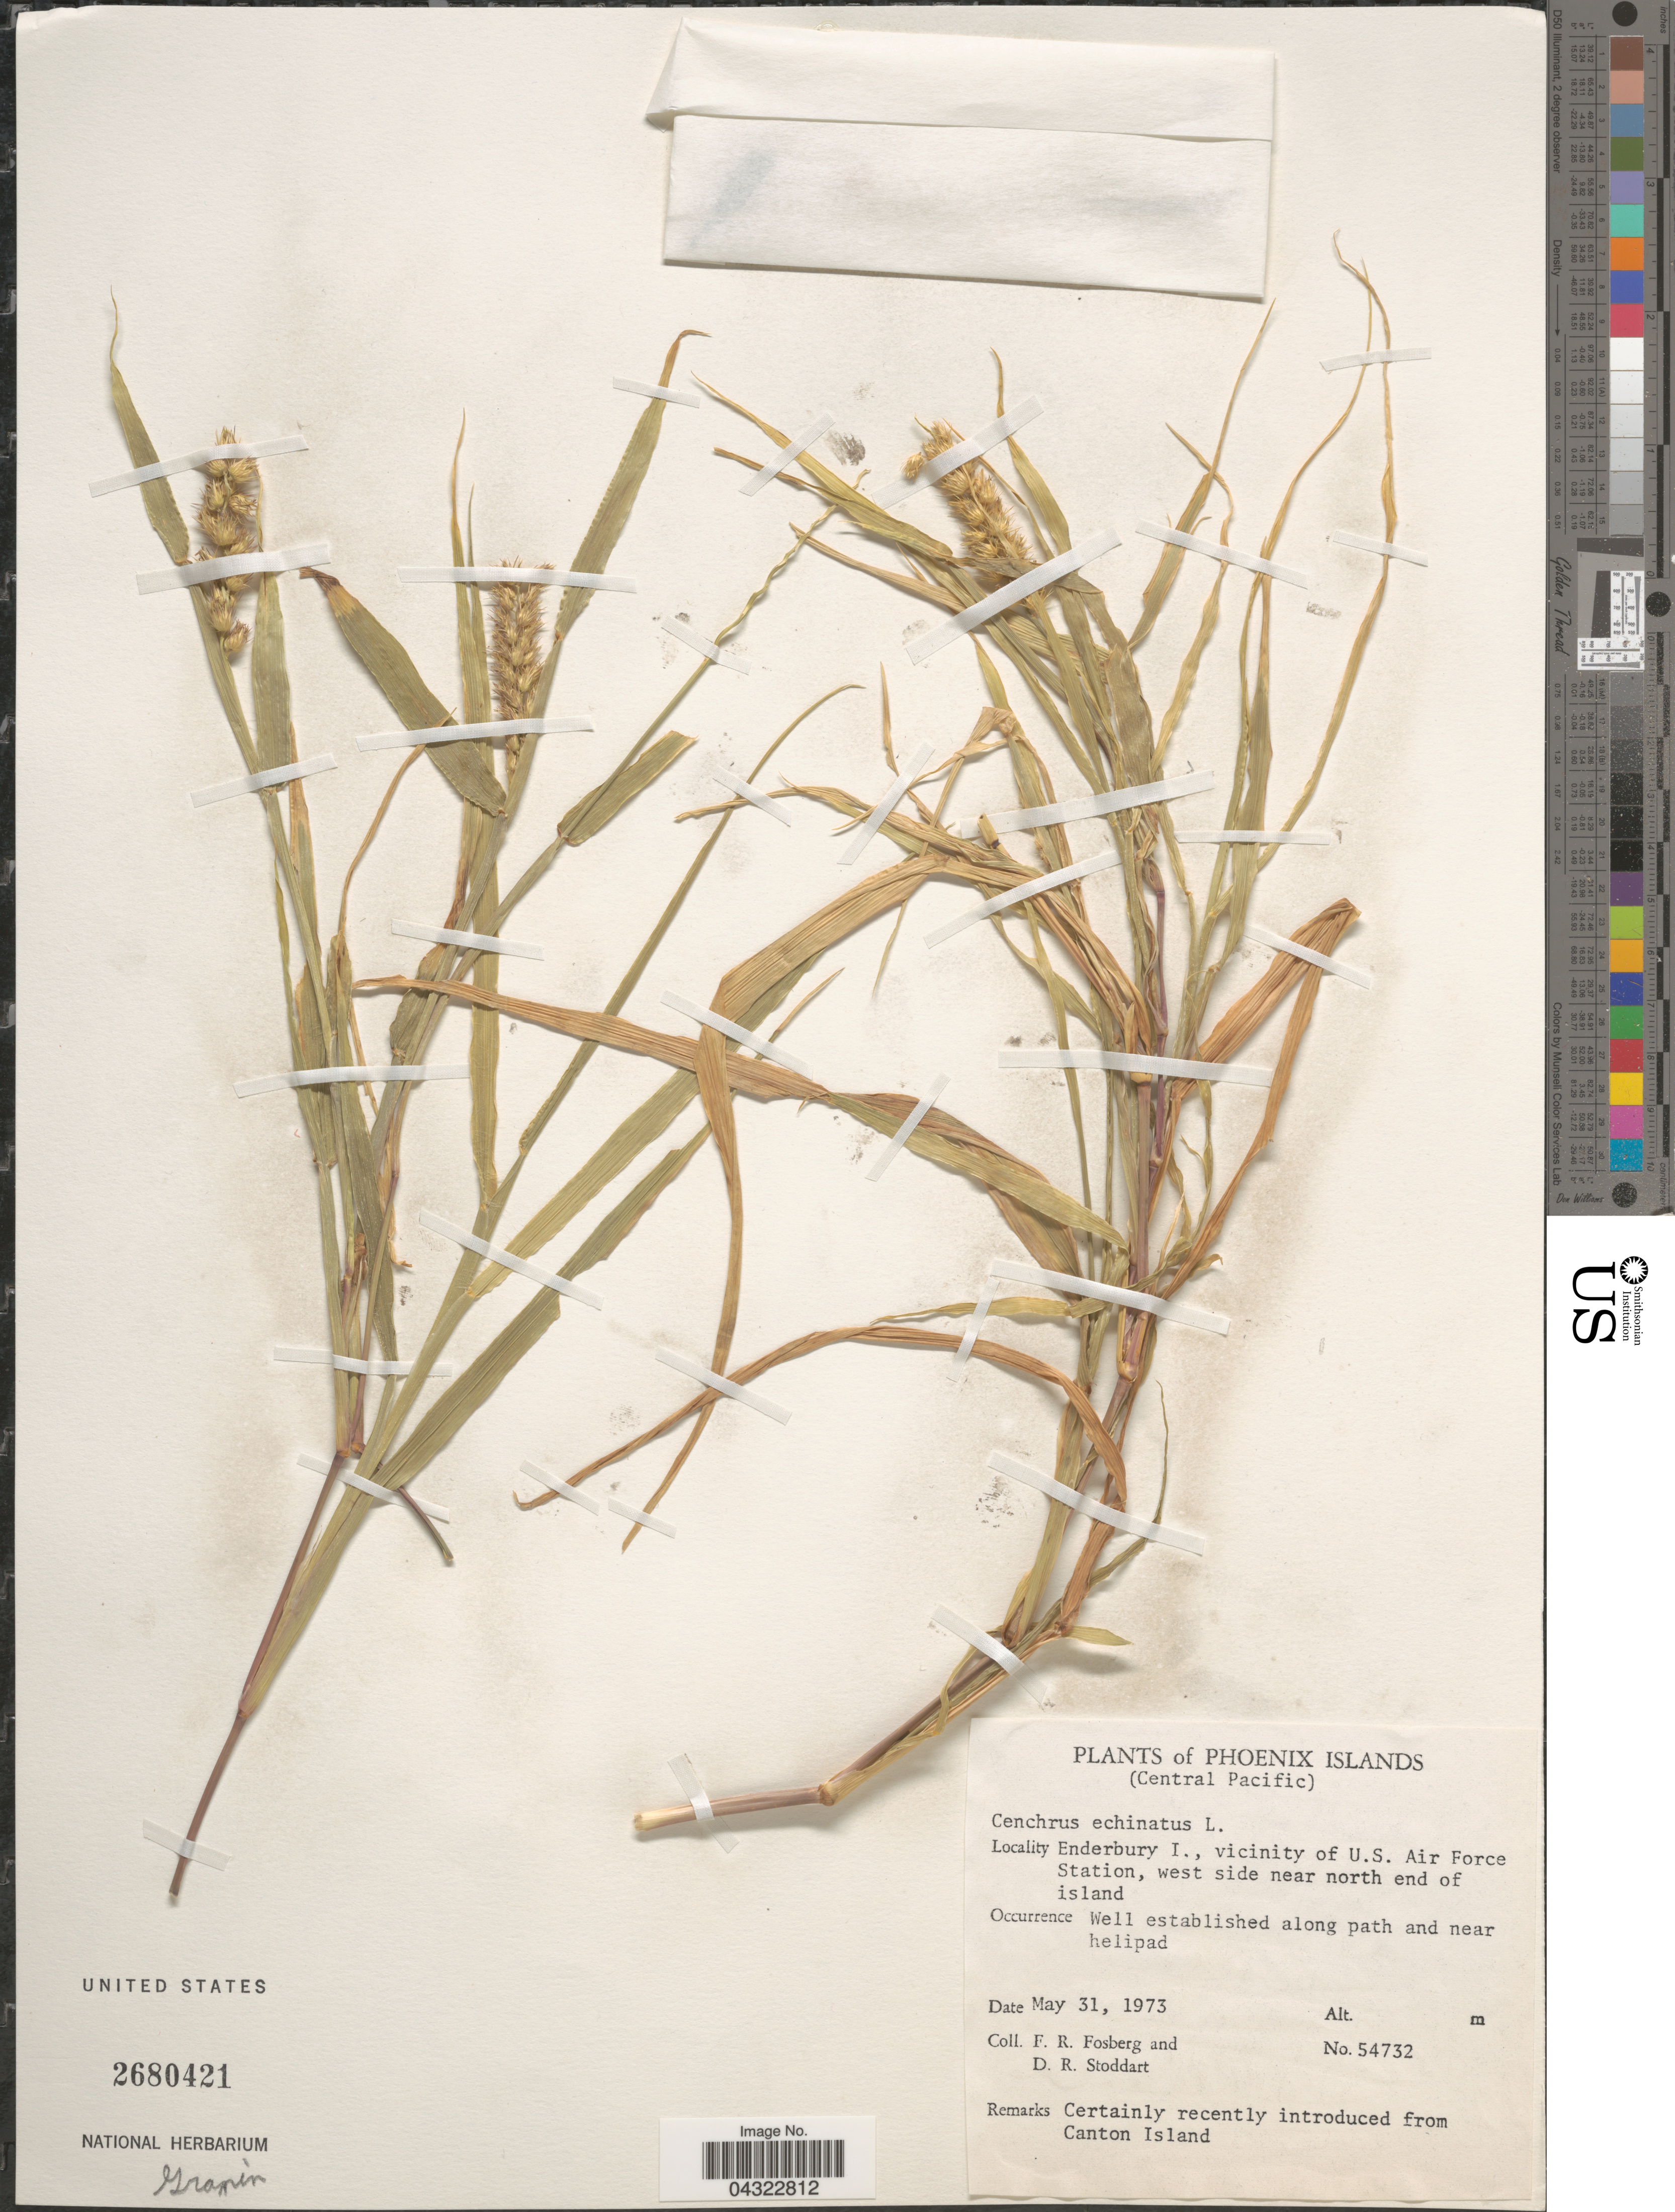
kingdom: Plantae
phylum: Tracheophyta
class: Liliopsida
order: Poales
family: Poaceae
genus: Cenchrus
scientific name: Cenchrus echinatus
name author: L.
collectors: F. R. Fosberg & D. R. Stoddart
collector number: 54732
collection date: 1973-05-31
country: Kiribati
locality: Phoenix Islands (Central Pacific). Enderbury I., vicinity of U.S. Air Force Station, west side near north end of island.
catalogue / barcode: US 2680421